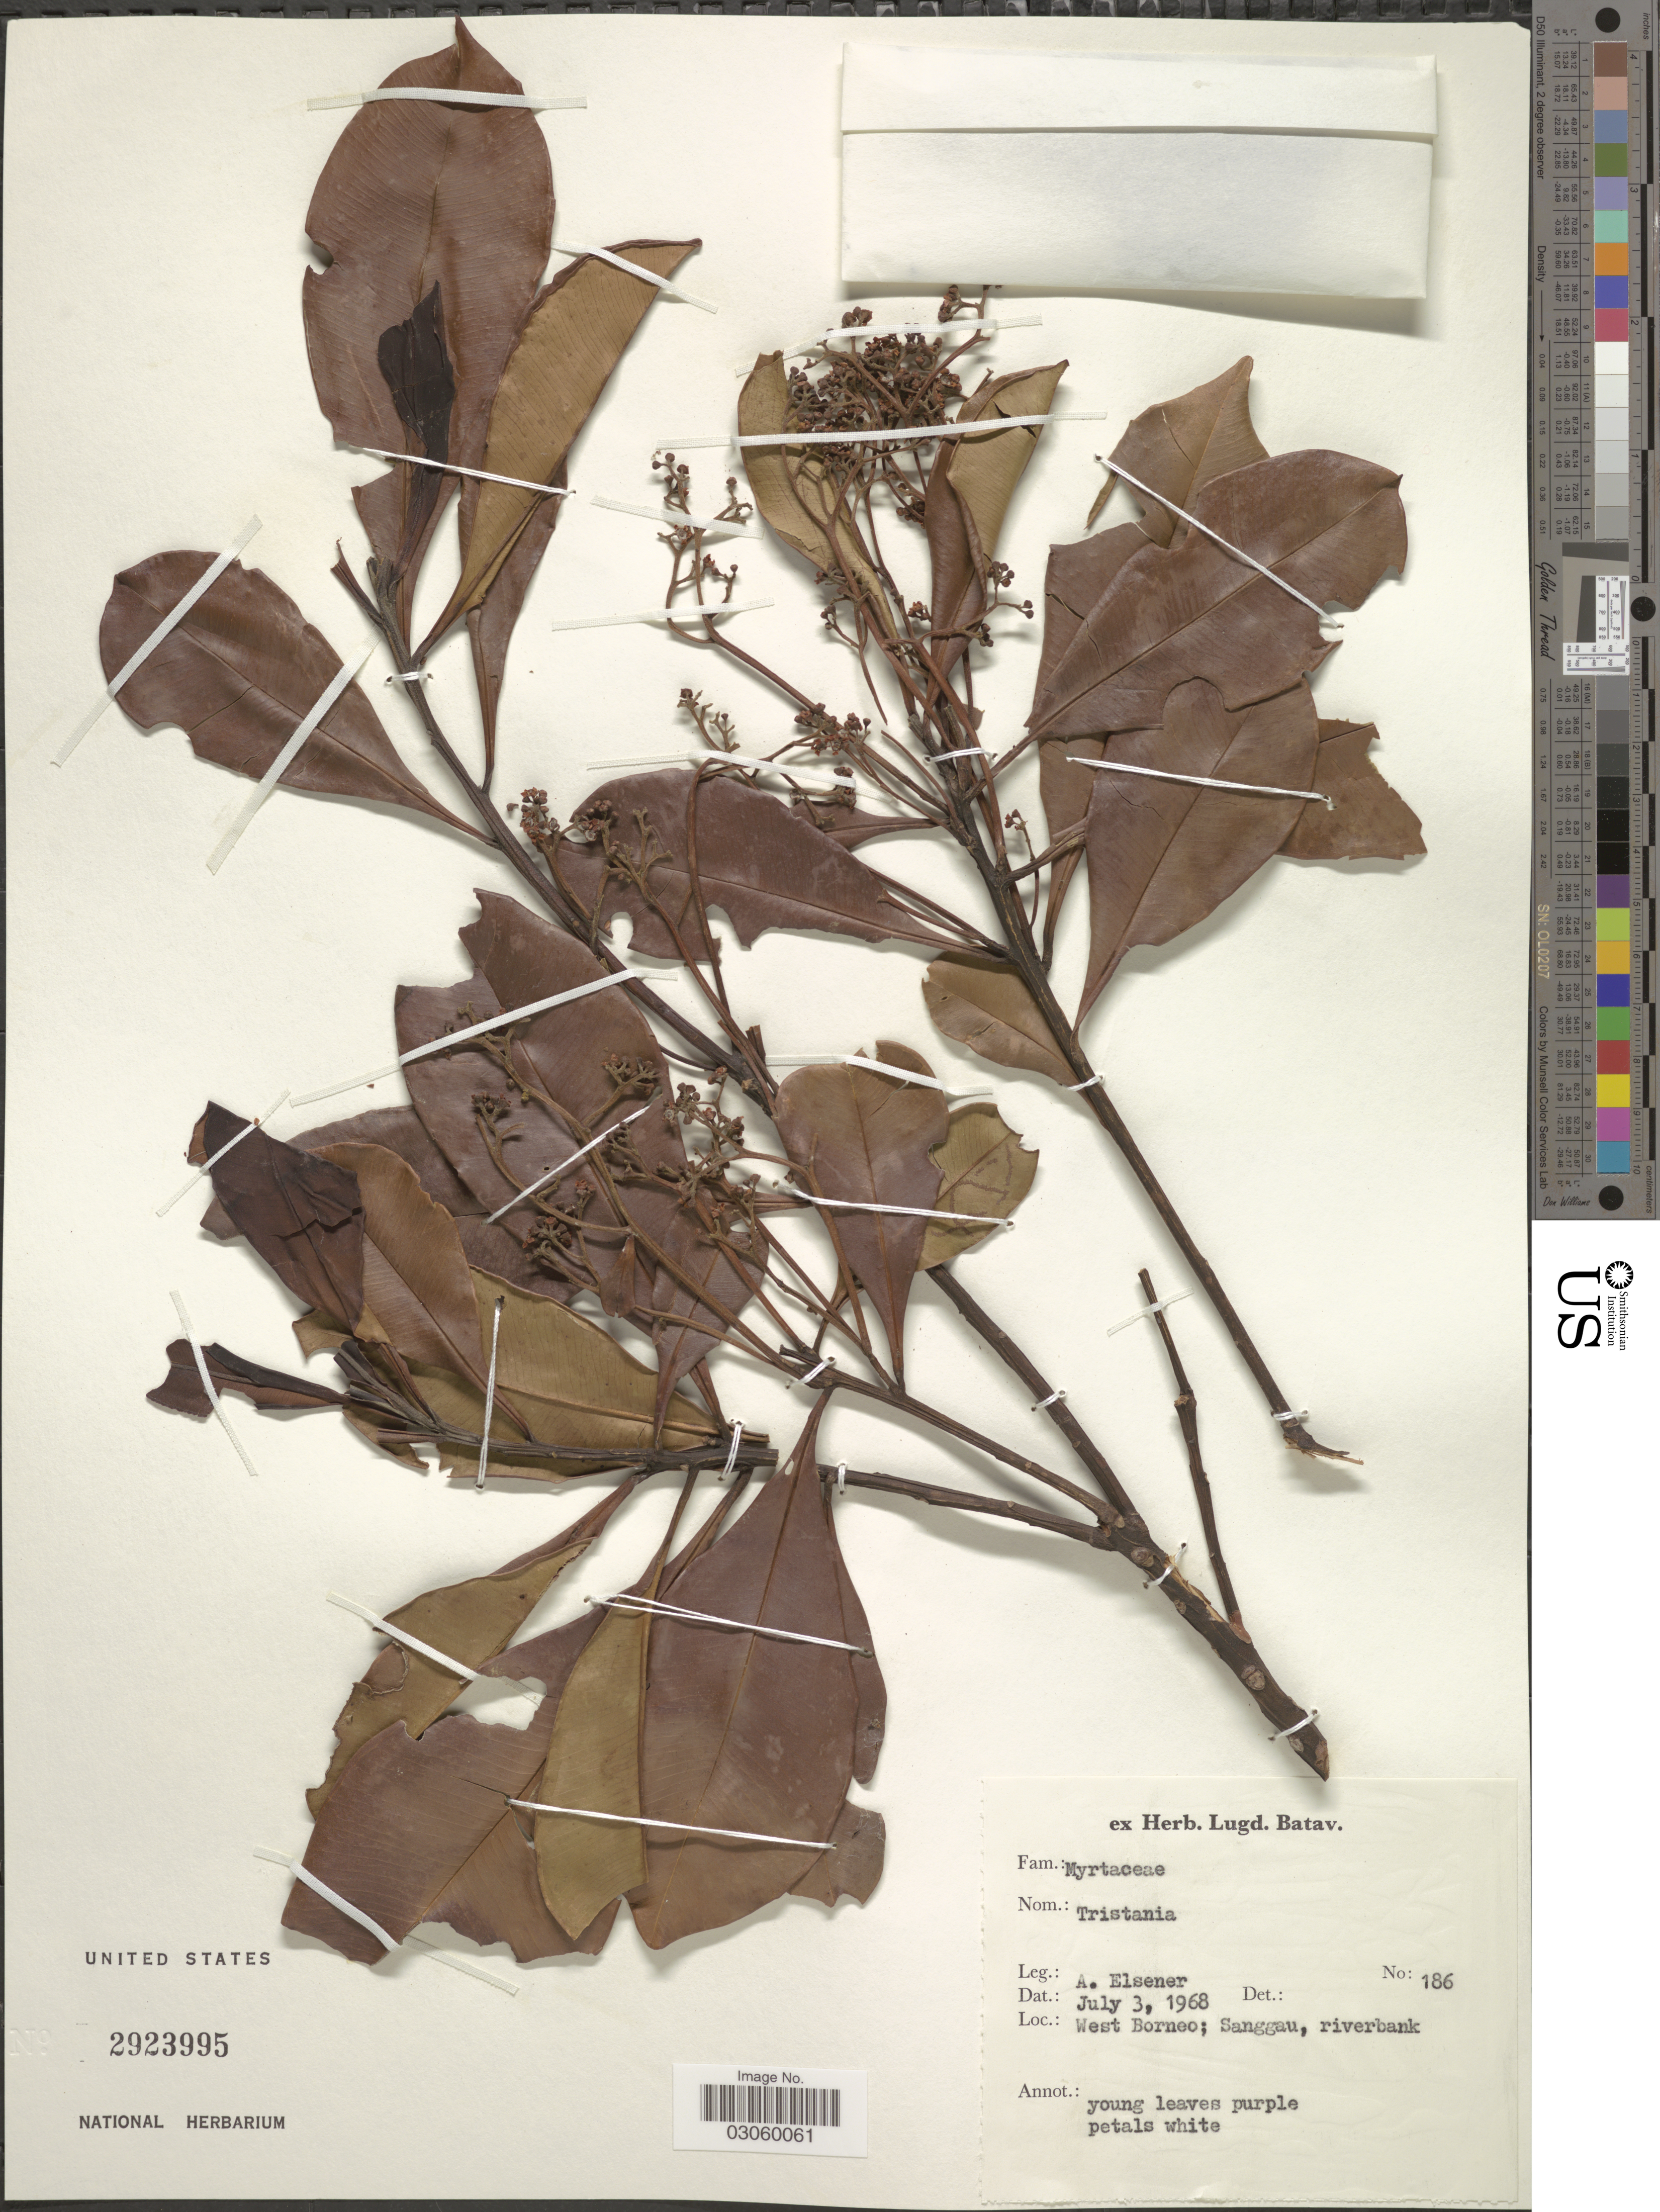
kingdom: Plantae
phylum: Tracheophyta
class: Magnoliopsida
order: Myrtales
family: Myrtaceae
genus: Tristaniopsis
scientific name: Tristaniopsis whiteana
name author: (Griff.) P.G. Wilson & J. T. Waterh.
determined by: Teo, Stephen P.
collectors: A. Elsener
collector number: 186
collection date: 1968-07-03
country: Indonesia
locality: West Borneo; Sanggau, riverbank.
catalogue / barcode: US 2923995